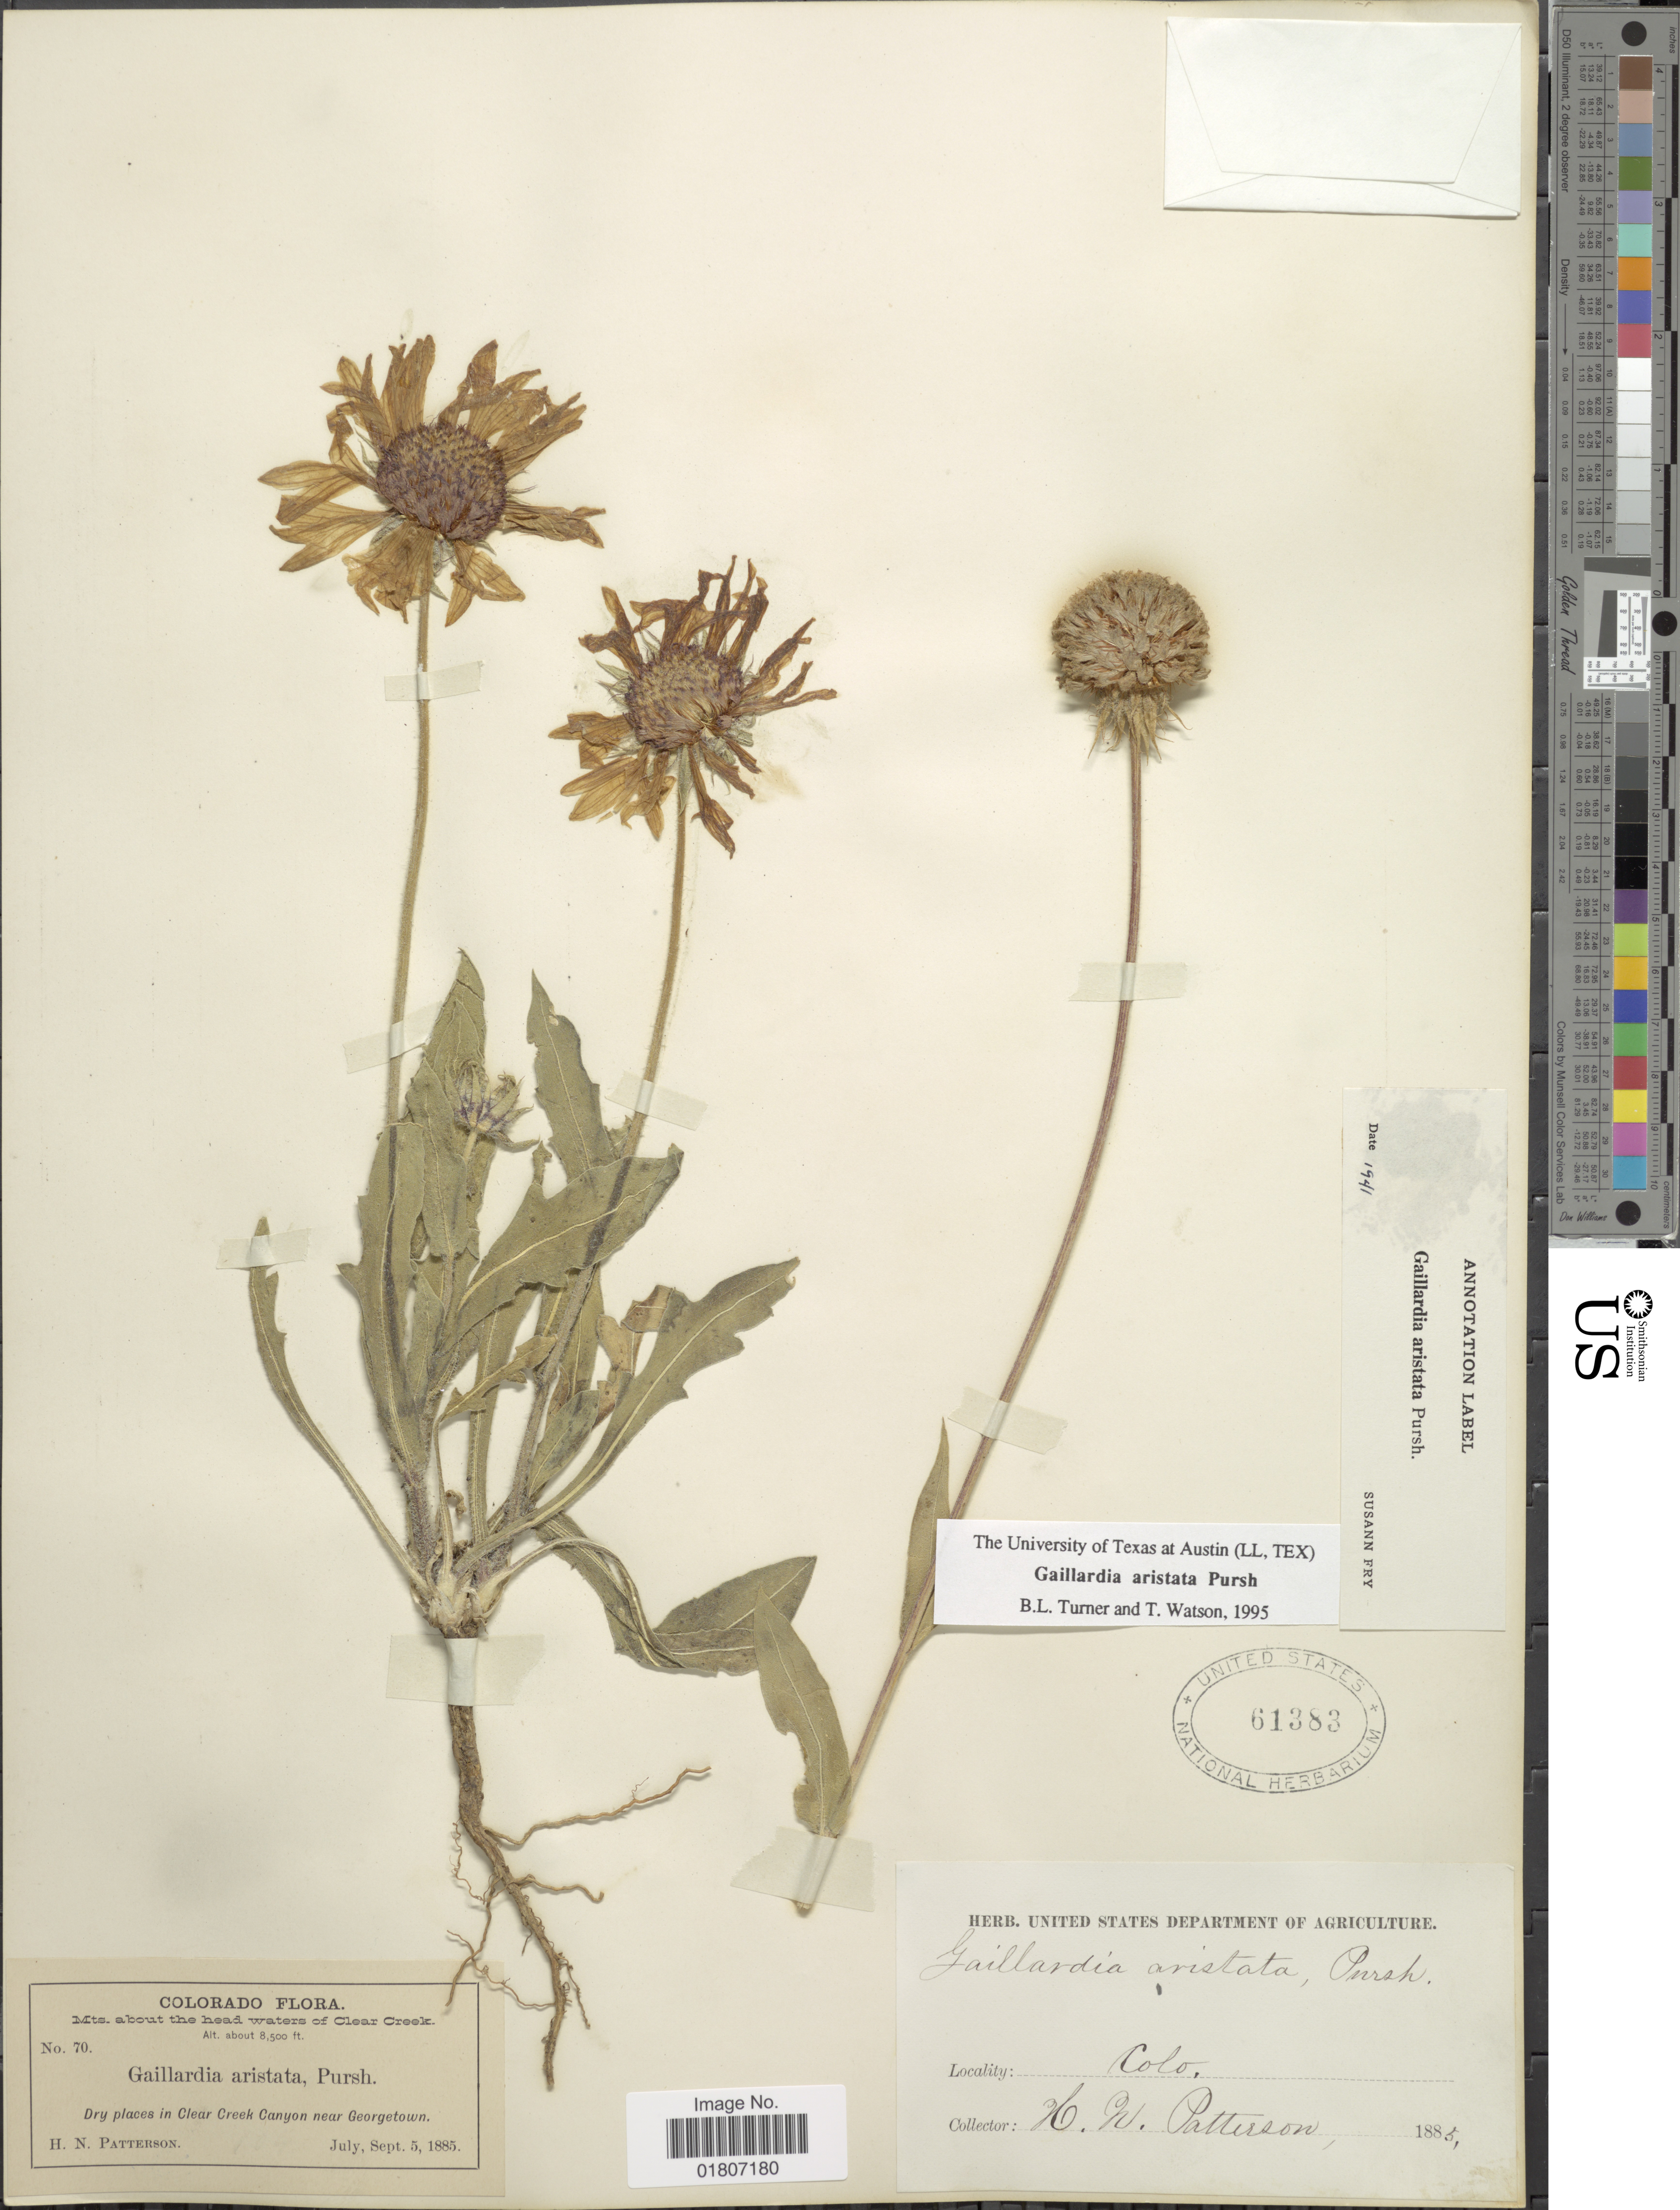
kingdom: Plantae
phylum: Tracheophyta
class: Magnoliopsida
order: Asterales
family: Asteraceae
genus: Gaillardia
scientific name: Gaillardia aristata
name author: Pursh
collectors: H. N. Patterson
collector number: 70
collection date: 1885-07-05/1885-09-05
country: United States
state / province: Colorado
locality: Mts. about the head waters of Clear Creek. Clear Creek Canyon near Georgetown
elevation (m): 2591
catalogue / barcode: US 61383